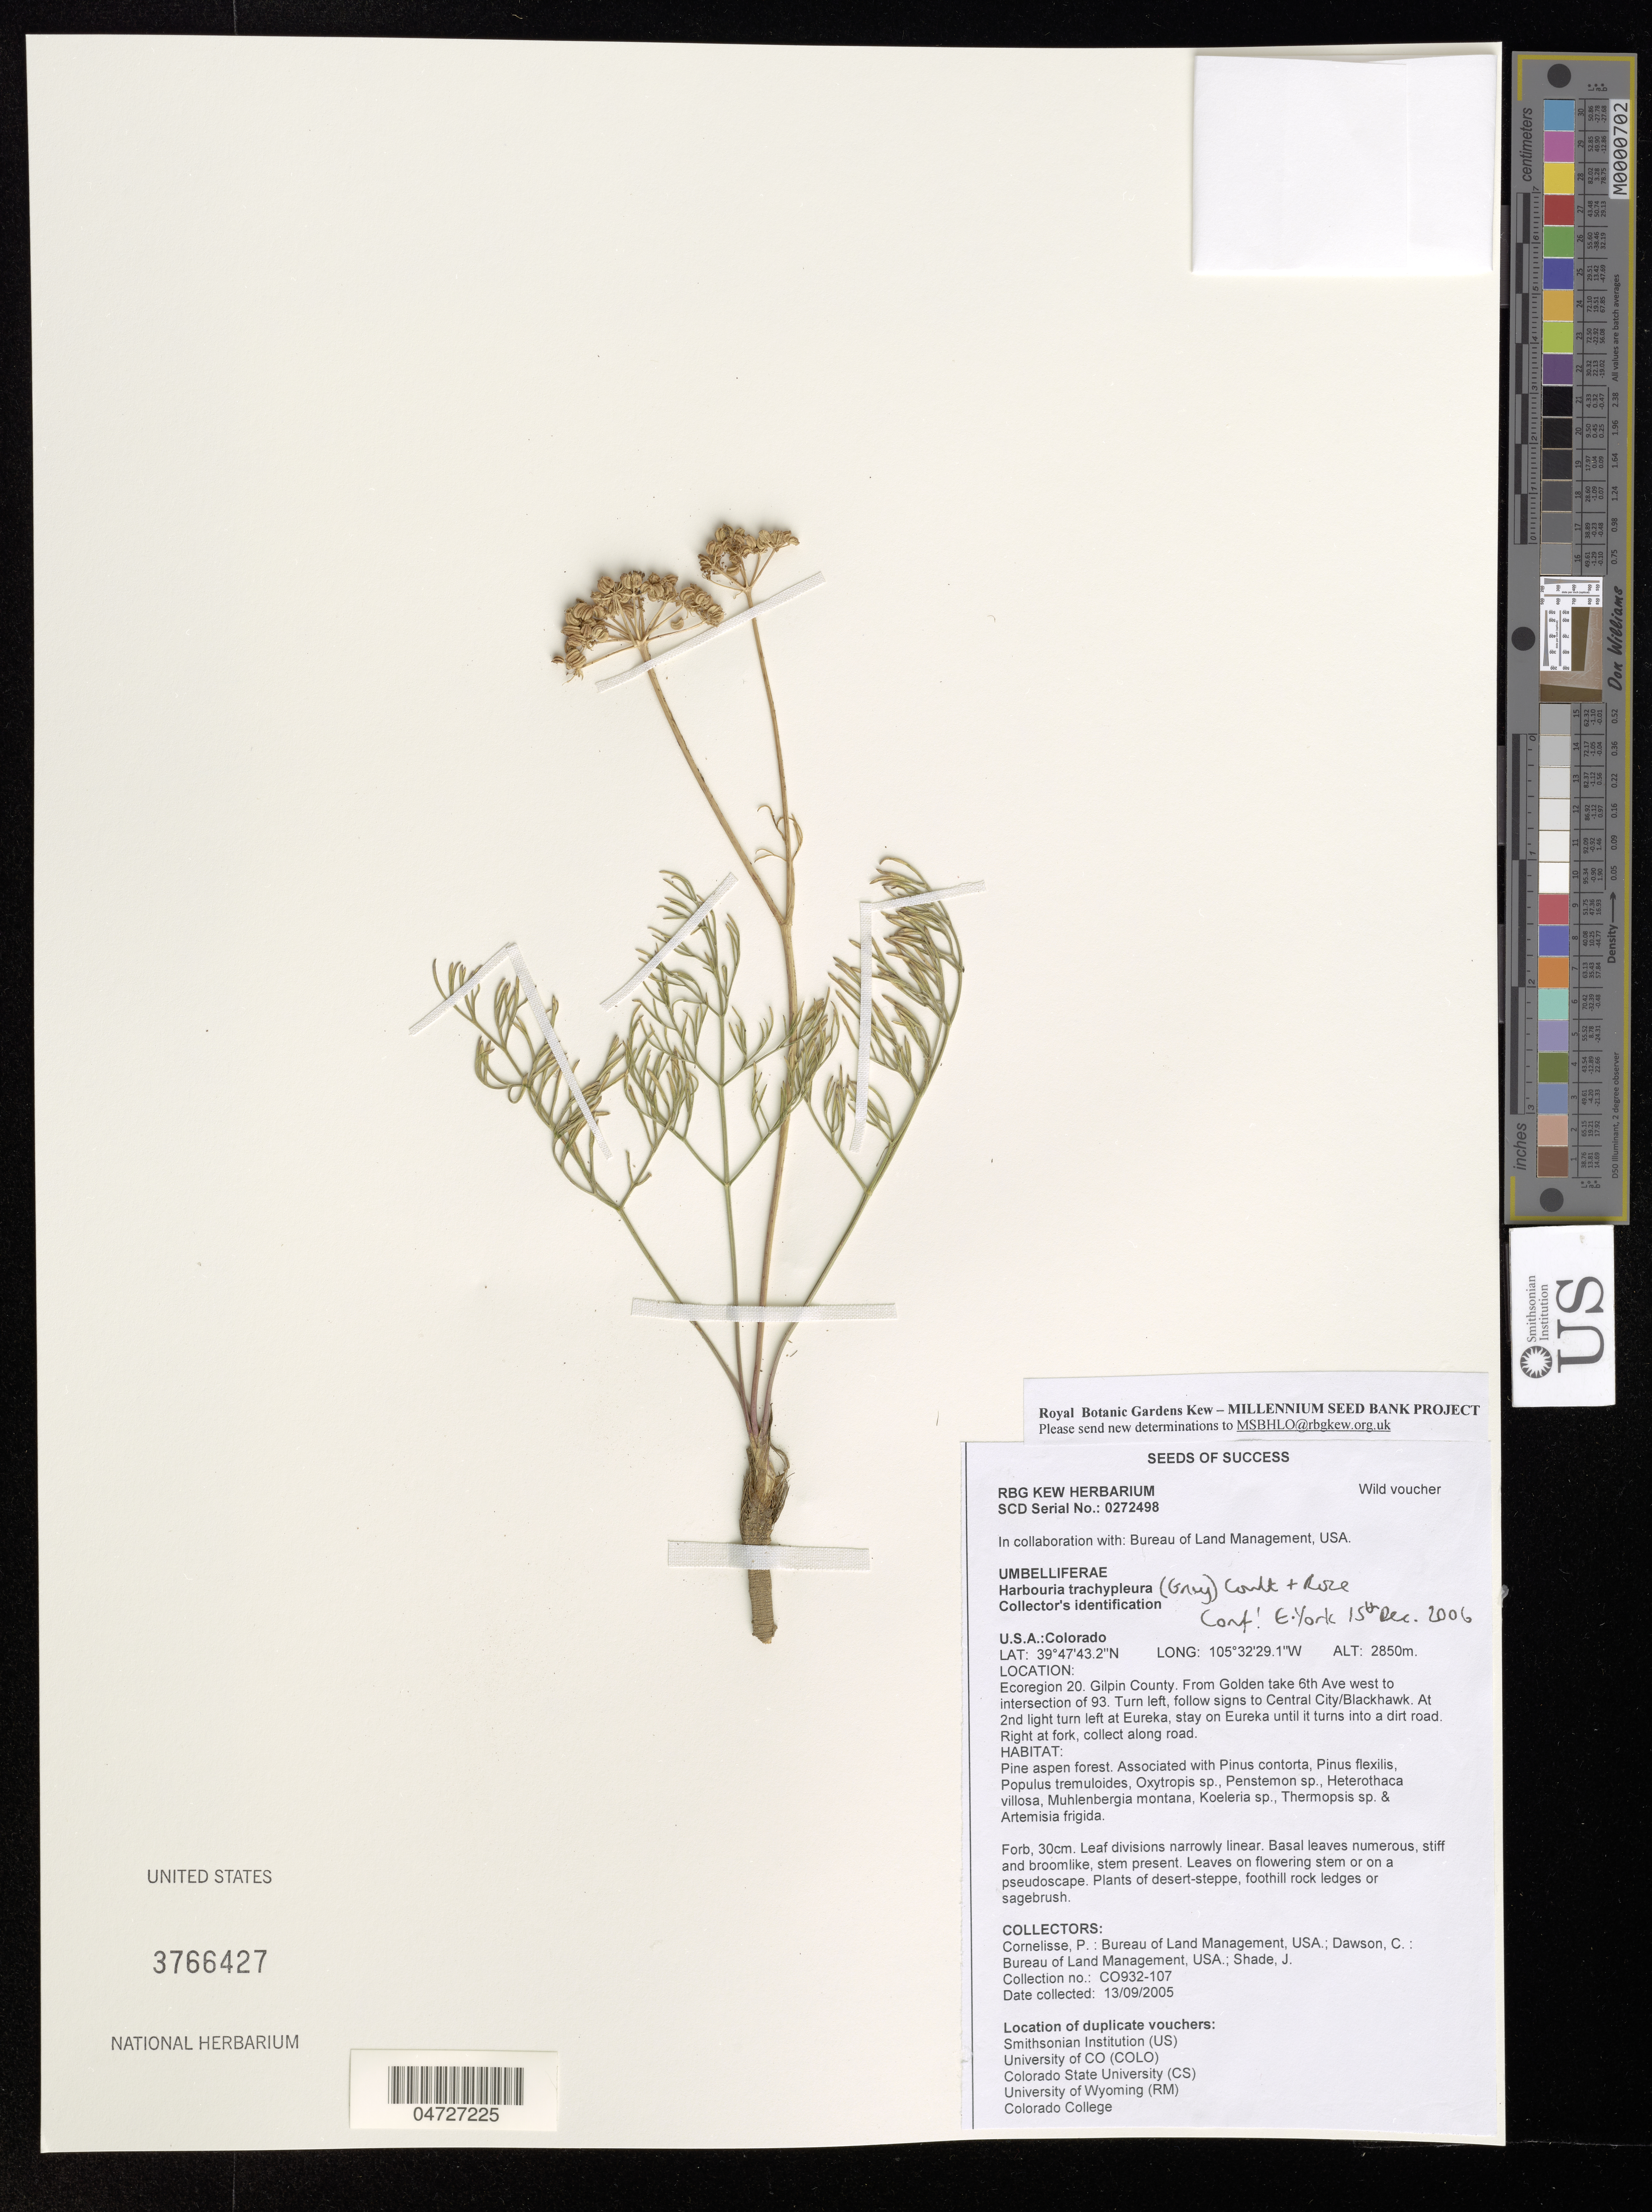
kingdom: Plantae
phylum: Tracheophyta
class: Magnoliopsida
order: Apiales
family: Apiaceae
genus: Harbouria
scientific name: Harbouria trachypleura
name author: (A. Gray) J.M. Coult. & Rose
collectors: P. Cornelisse, C. Dawson & J. Shade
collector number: CO932-107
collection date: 2005-09-13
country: United States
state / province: Colorado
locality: Ecoregion 20. Gilpin County. From Golden take 6th Ave west to intersection of 93. Turn left, follow signs to Central City/Blackhawk. At 2nd light turn left at Eureka, stay on Eureka until it turns into a dirt riad. Right at fork, collect along road.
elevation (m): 2850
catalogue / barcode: US 3766427